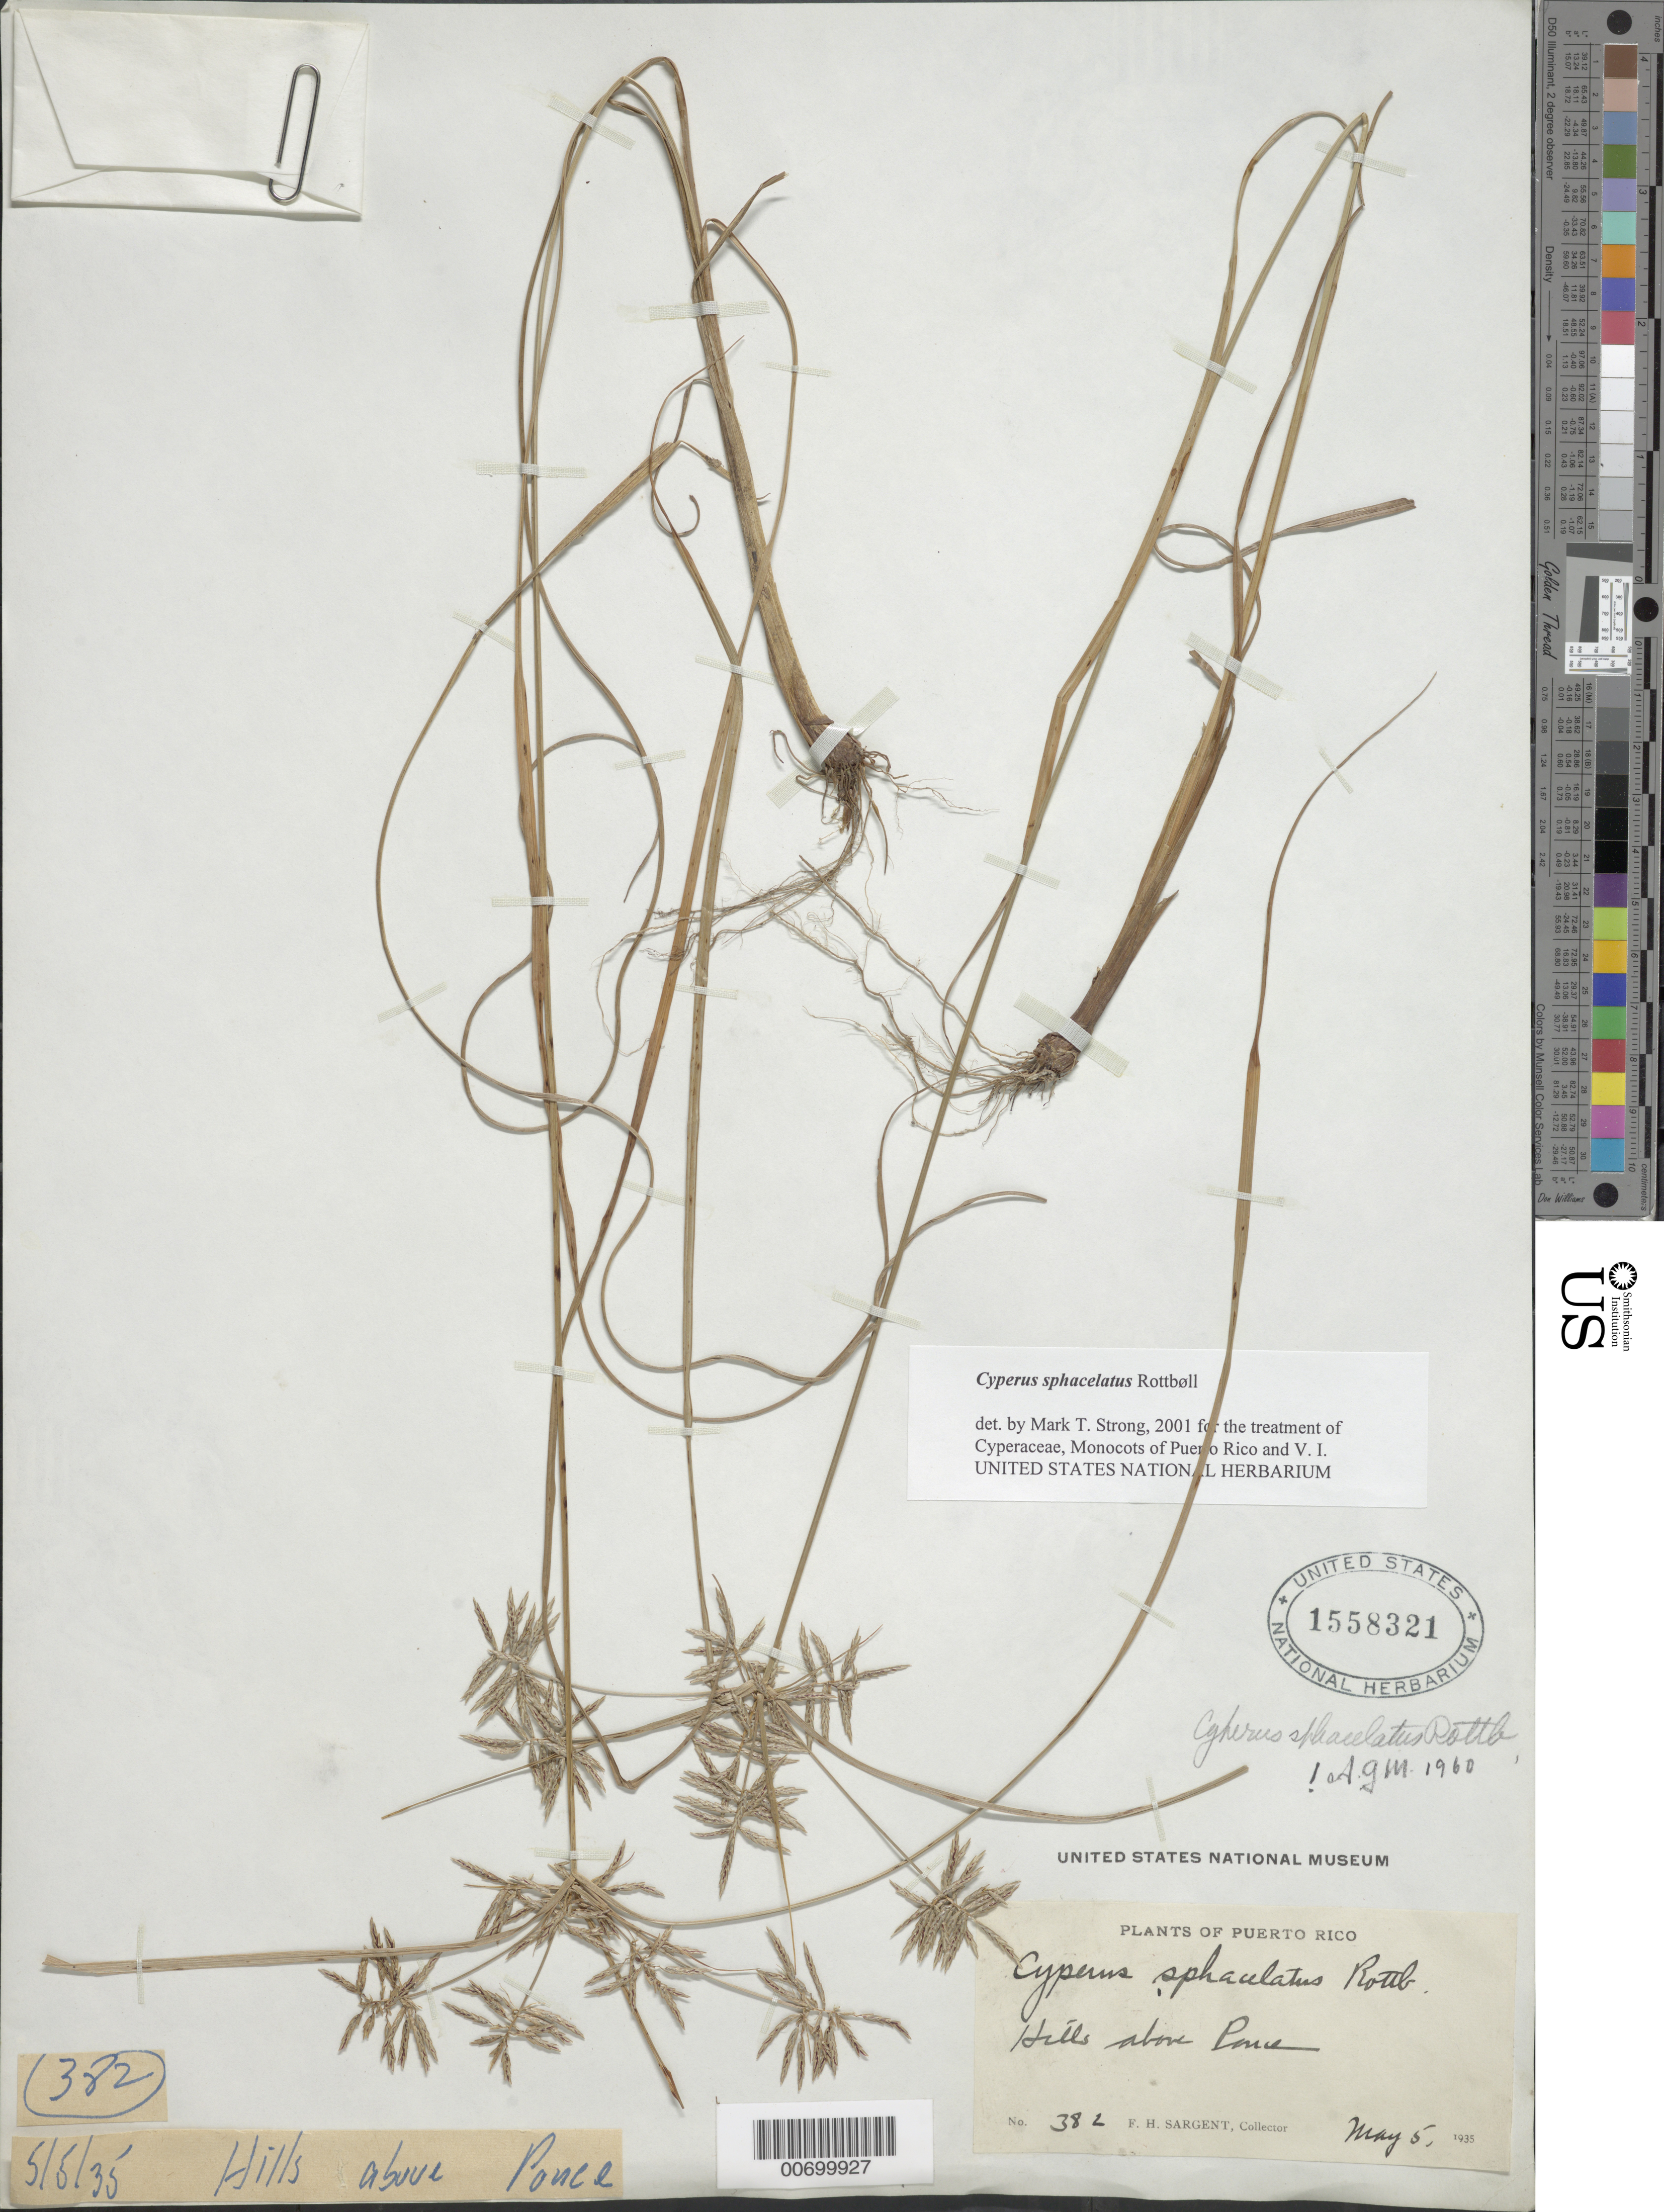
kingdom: Plantae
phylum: Tracheophyta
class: Liliopsida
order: Poales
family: Cyperaceae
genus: Cyperus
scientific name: Cyperus sphacelatus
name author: Rottb.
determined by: Strong, M. T., (US), Smithsonian Institution - National Museum of Natural History (UNITED STATES)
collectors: F. H. Sargent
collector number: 382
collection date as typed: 05 May 1935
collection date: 1935-05-05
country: Puerto Rico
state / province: Ponce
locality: Hills above Ponce.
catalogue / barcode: US 1558321